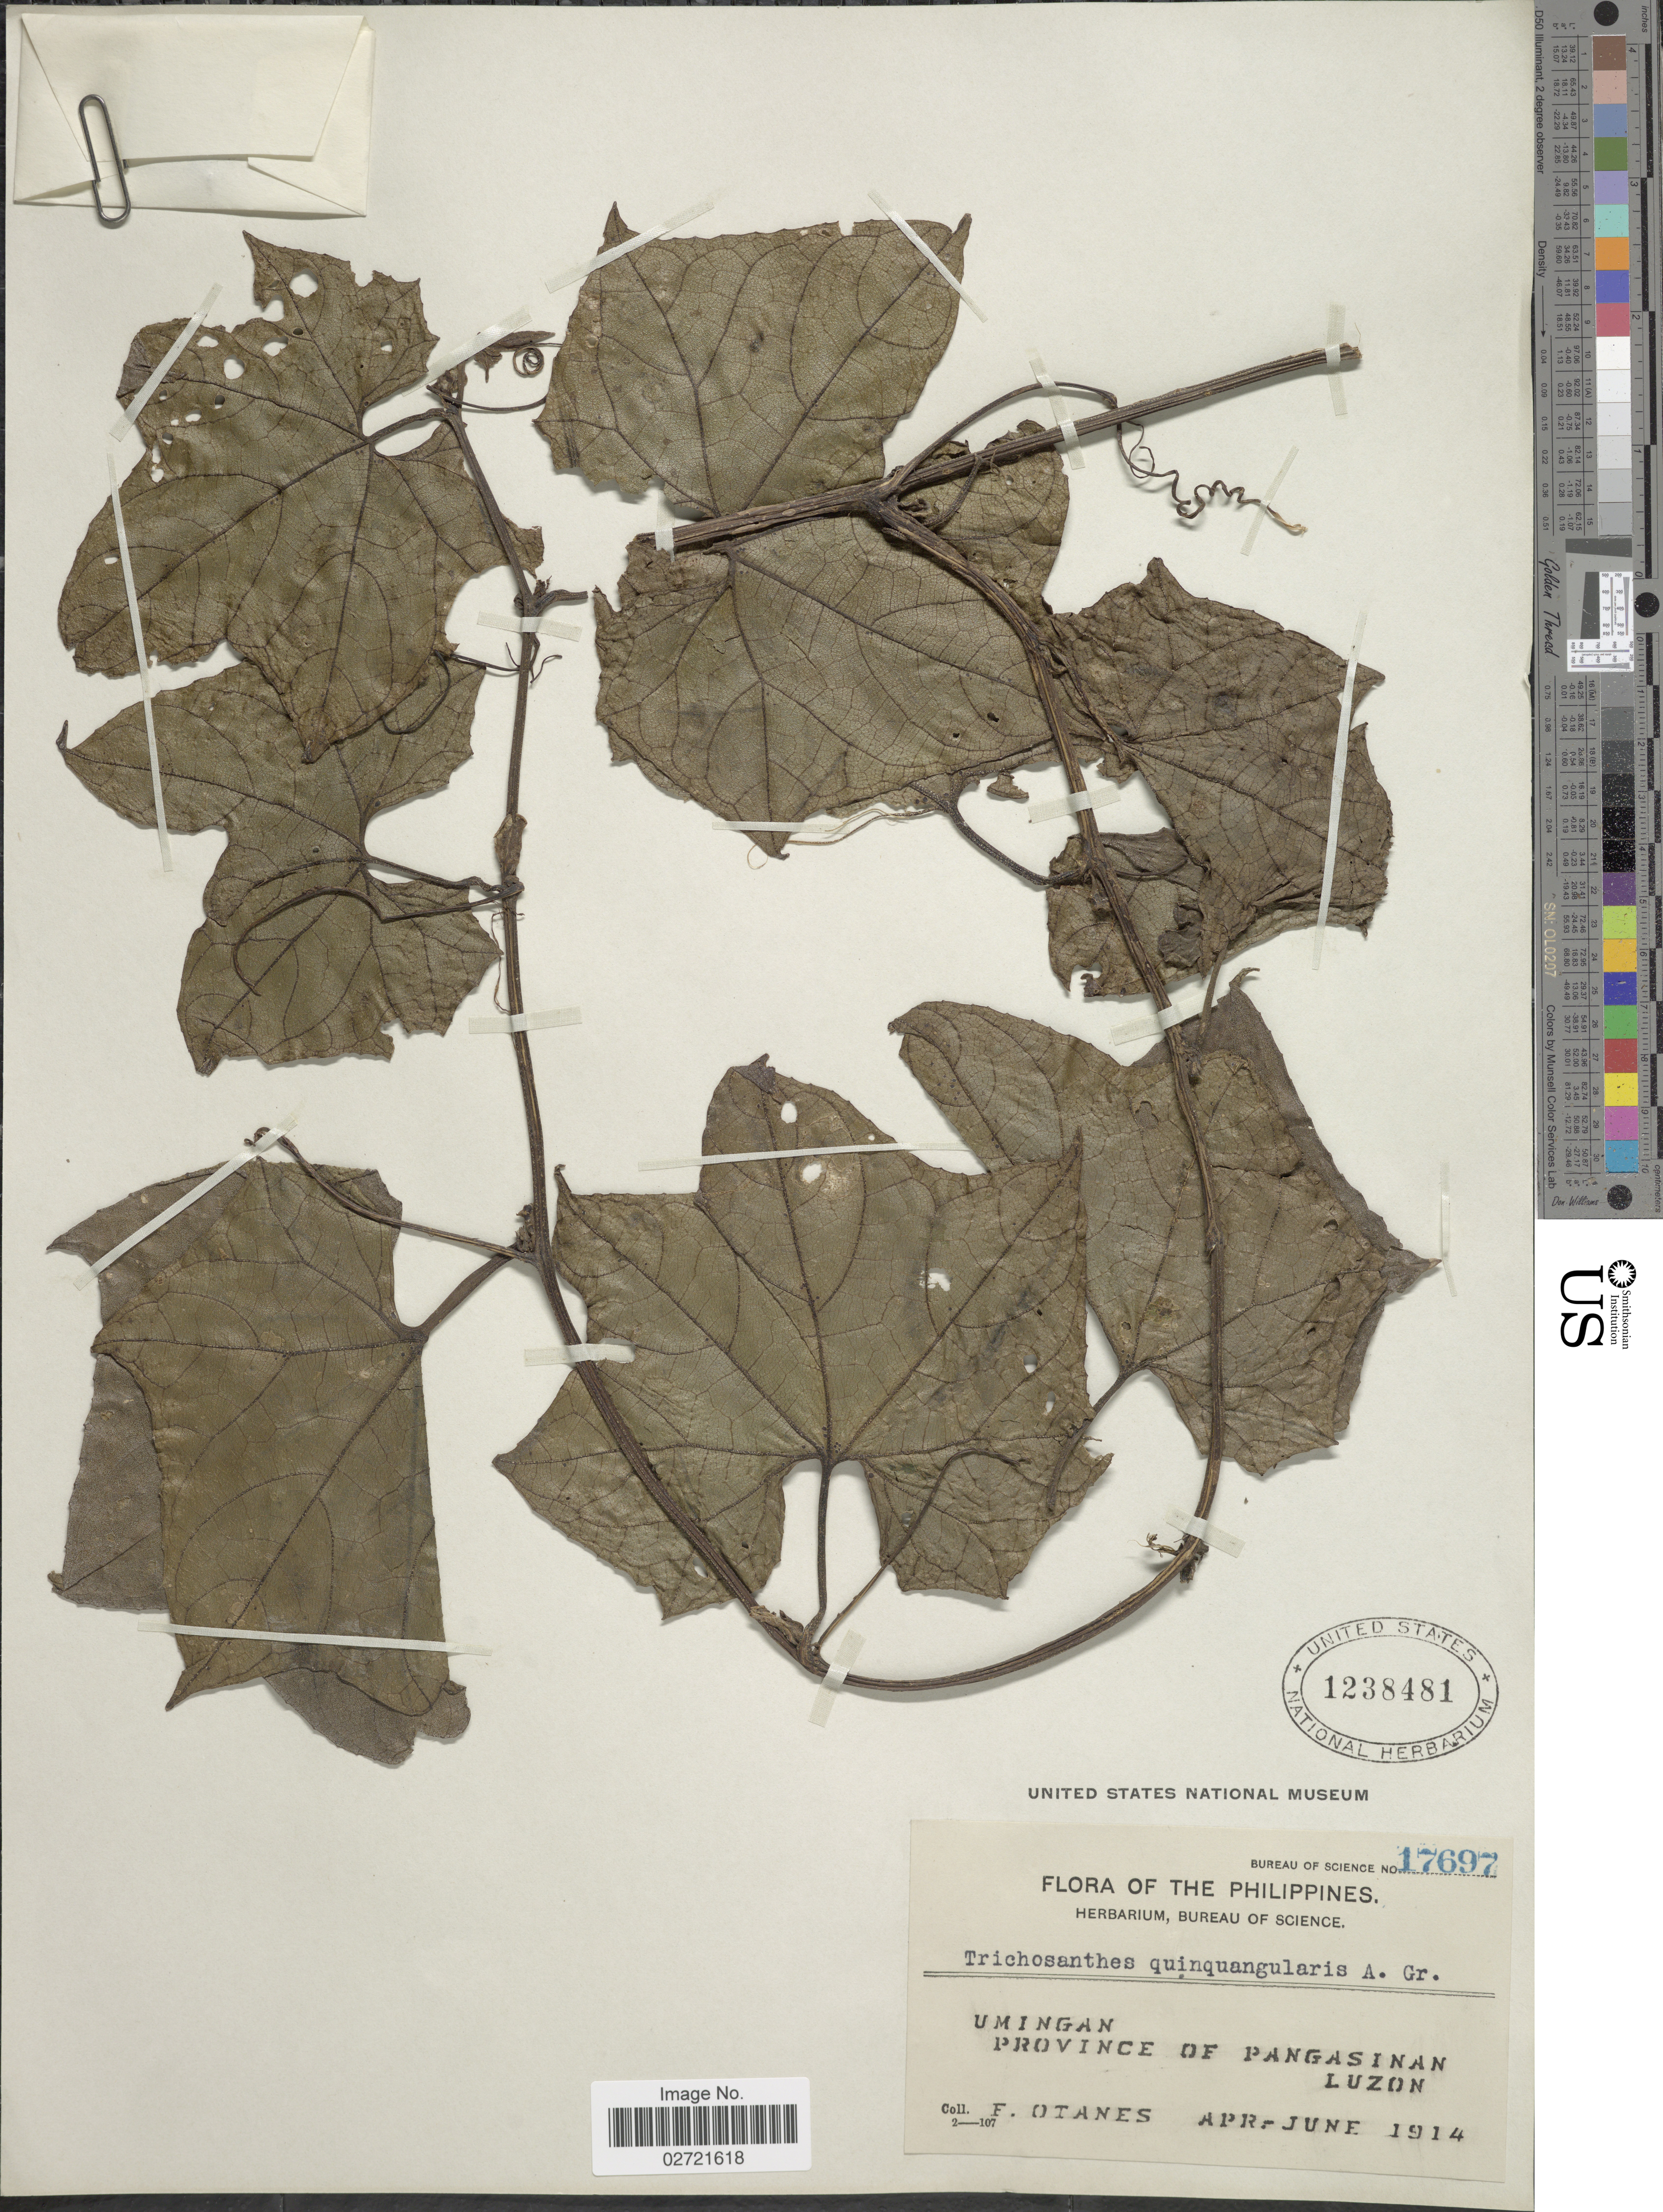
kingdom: Plantae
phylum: Tracheophyta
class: Magnoliopsida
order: Cucurbitales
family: Cucurbitaceae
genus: Trichosanthes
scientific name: Trichosanthes quinquangulata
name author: A. Gray in Wilkes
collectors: F. Q. Otanes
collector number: Bureau of Science 17697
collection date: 1914-04/1914-06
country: Philippines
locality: Umingan, Province of Pangasinan, Luzon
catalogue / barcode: US 1238481